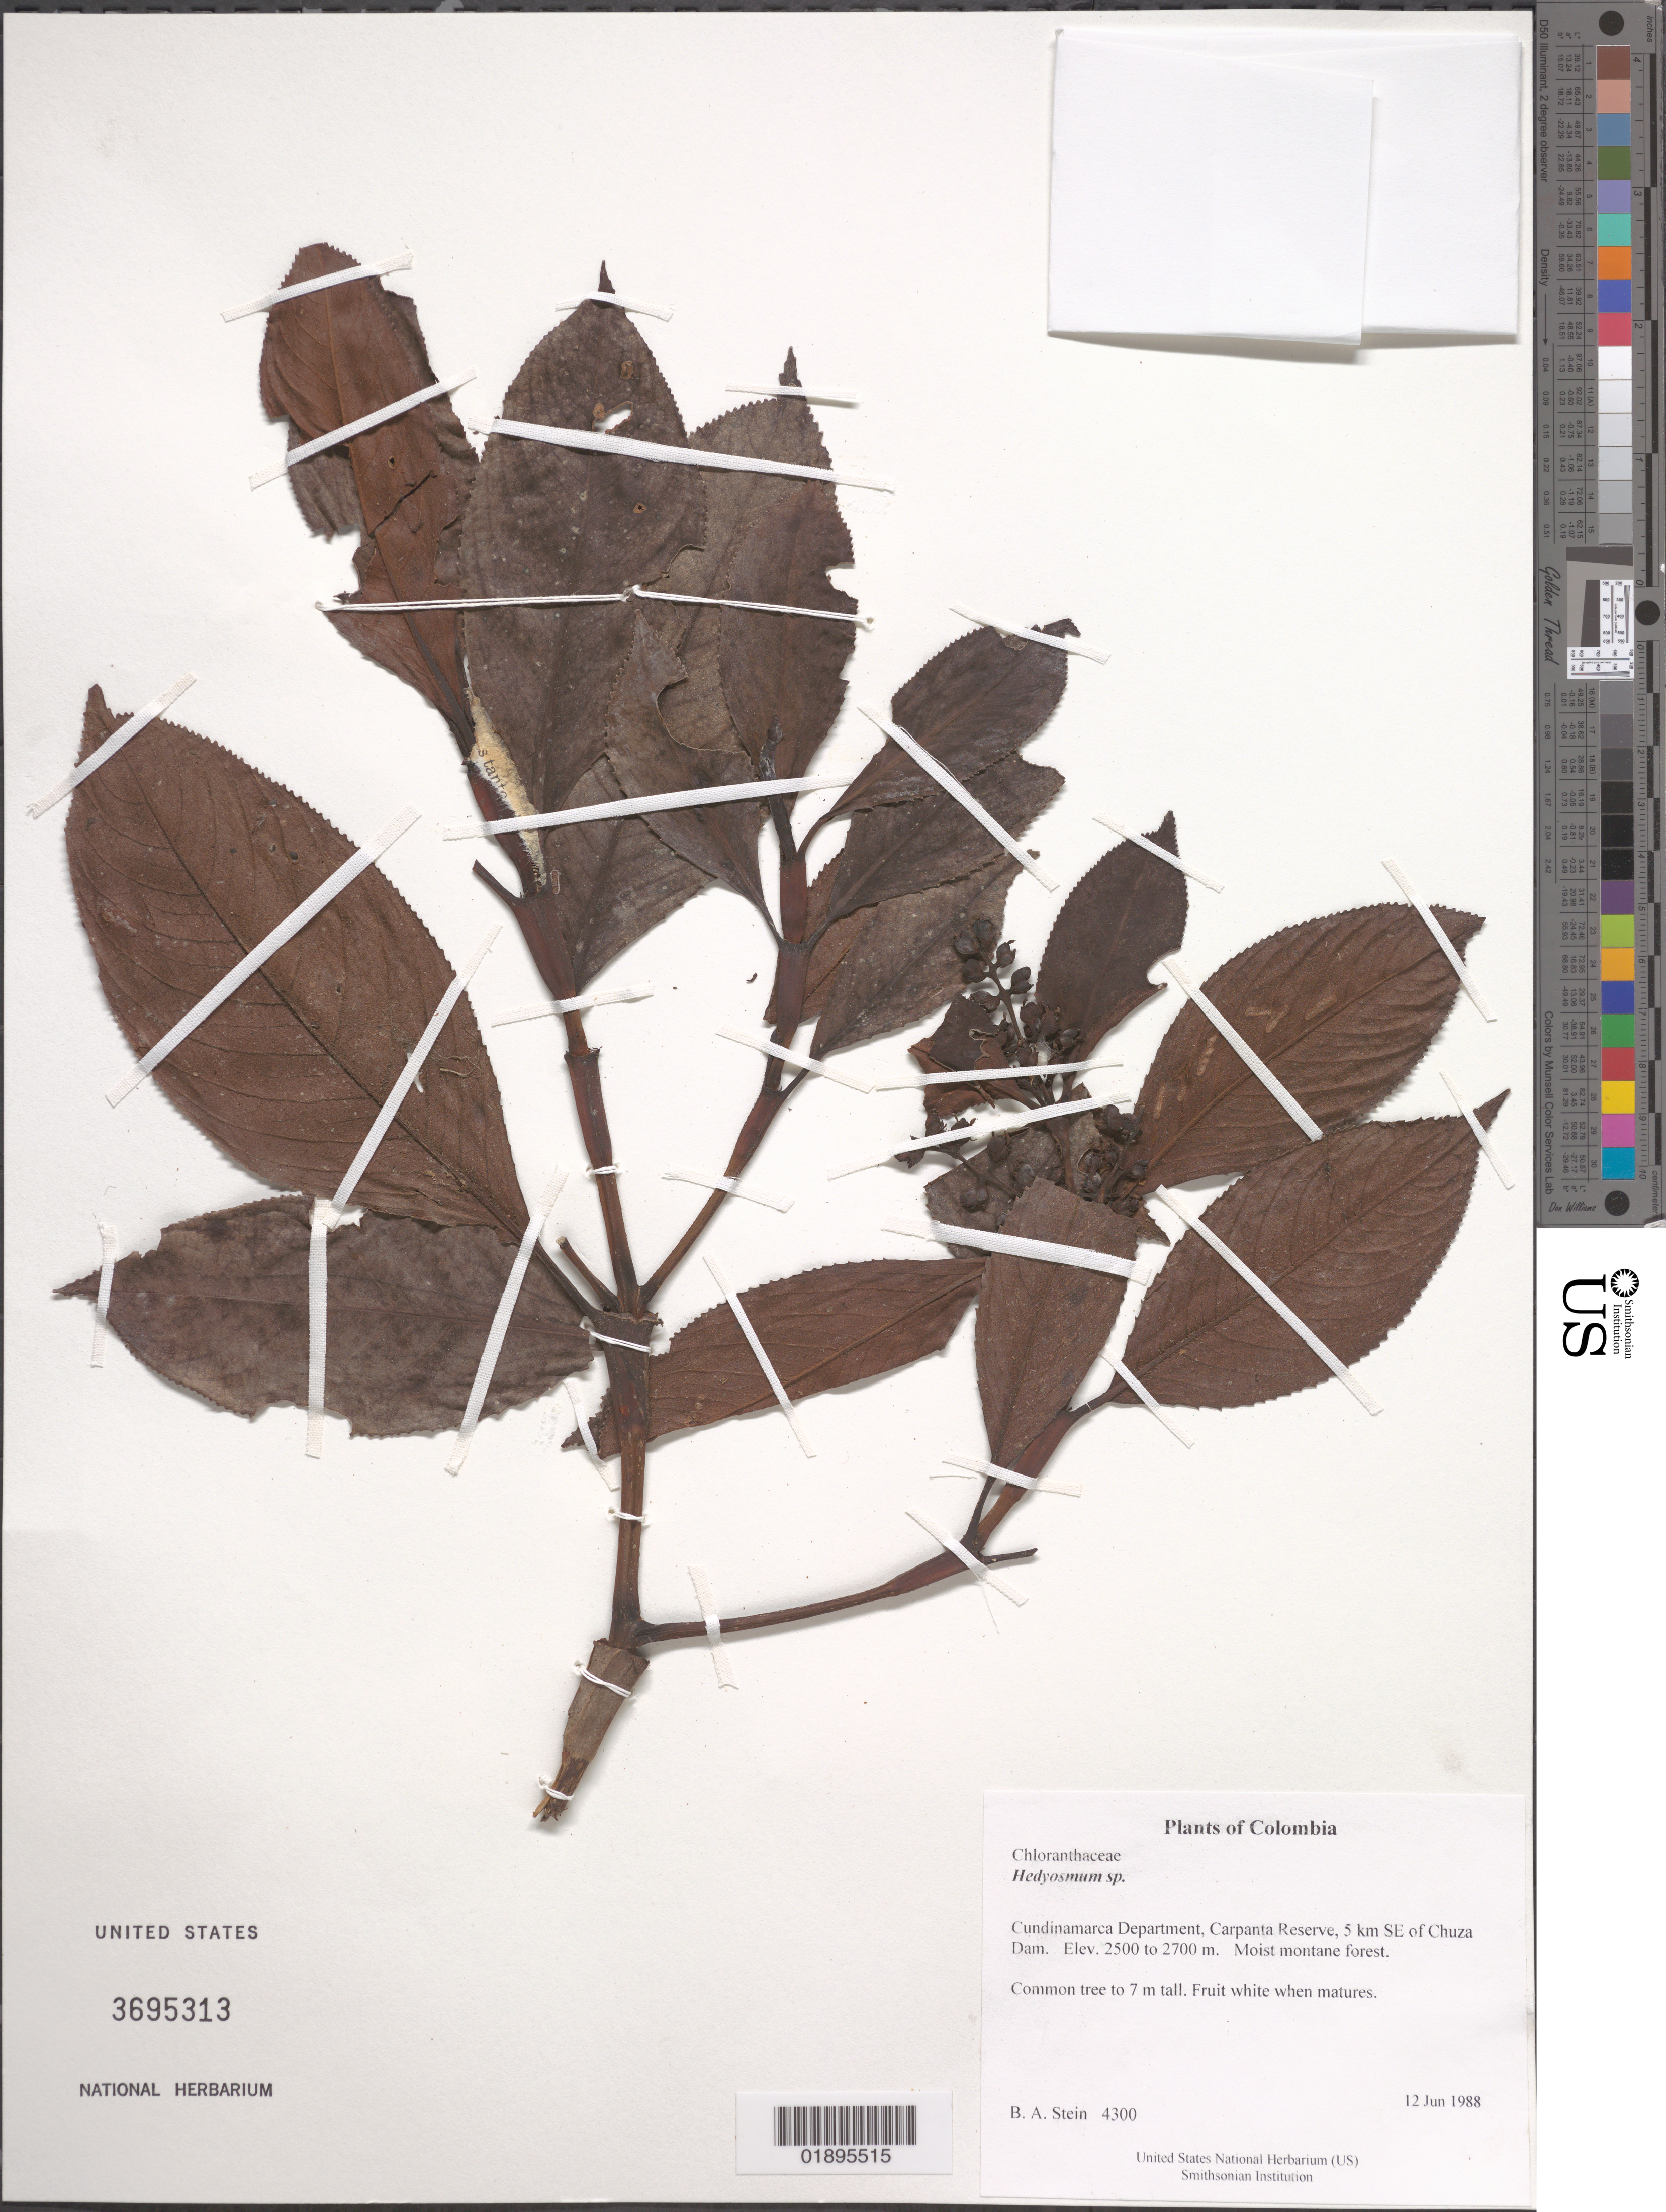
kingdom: Plantae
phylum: Tracheophyta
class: Magnoliopsida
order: Chloranthales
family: Chloranthaceae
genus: Hedyosmum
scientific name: Hedyosmum sp.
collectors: B. A. Stein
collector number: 4300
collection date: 1988-06-12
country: Colombia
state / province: Cundinamarca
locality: Carpanta Reserve, 5 km SE of Chuza Dam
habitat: Moist montane forest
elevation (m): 2500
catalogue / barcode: US 5395313